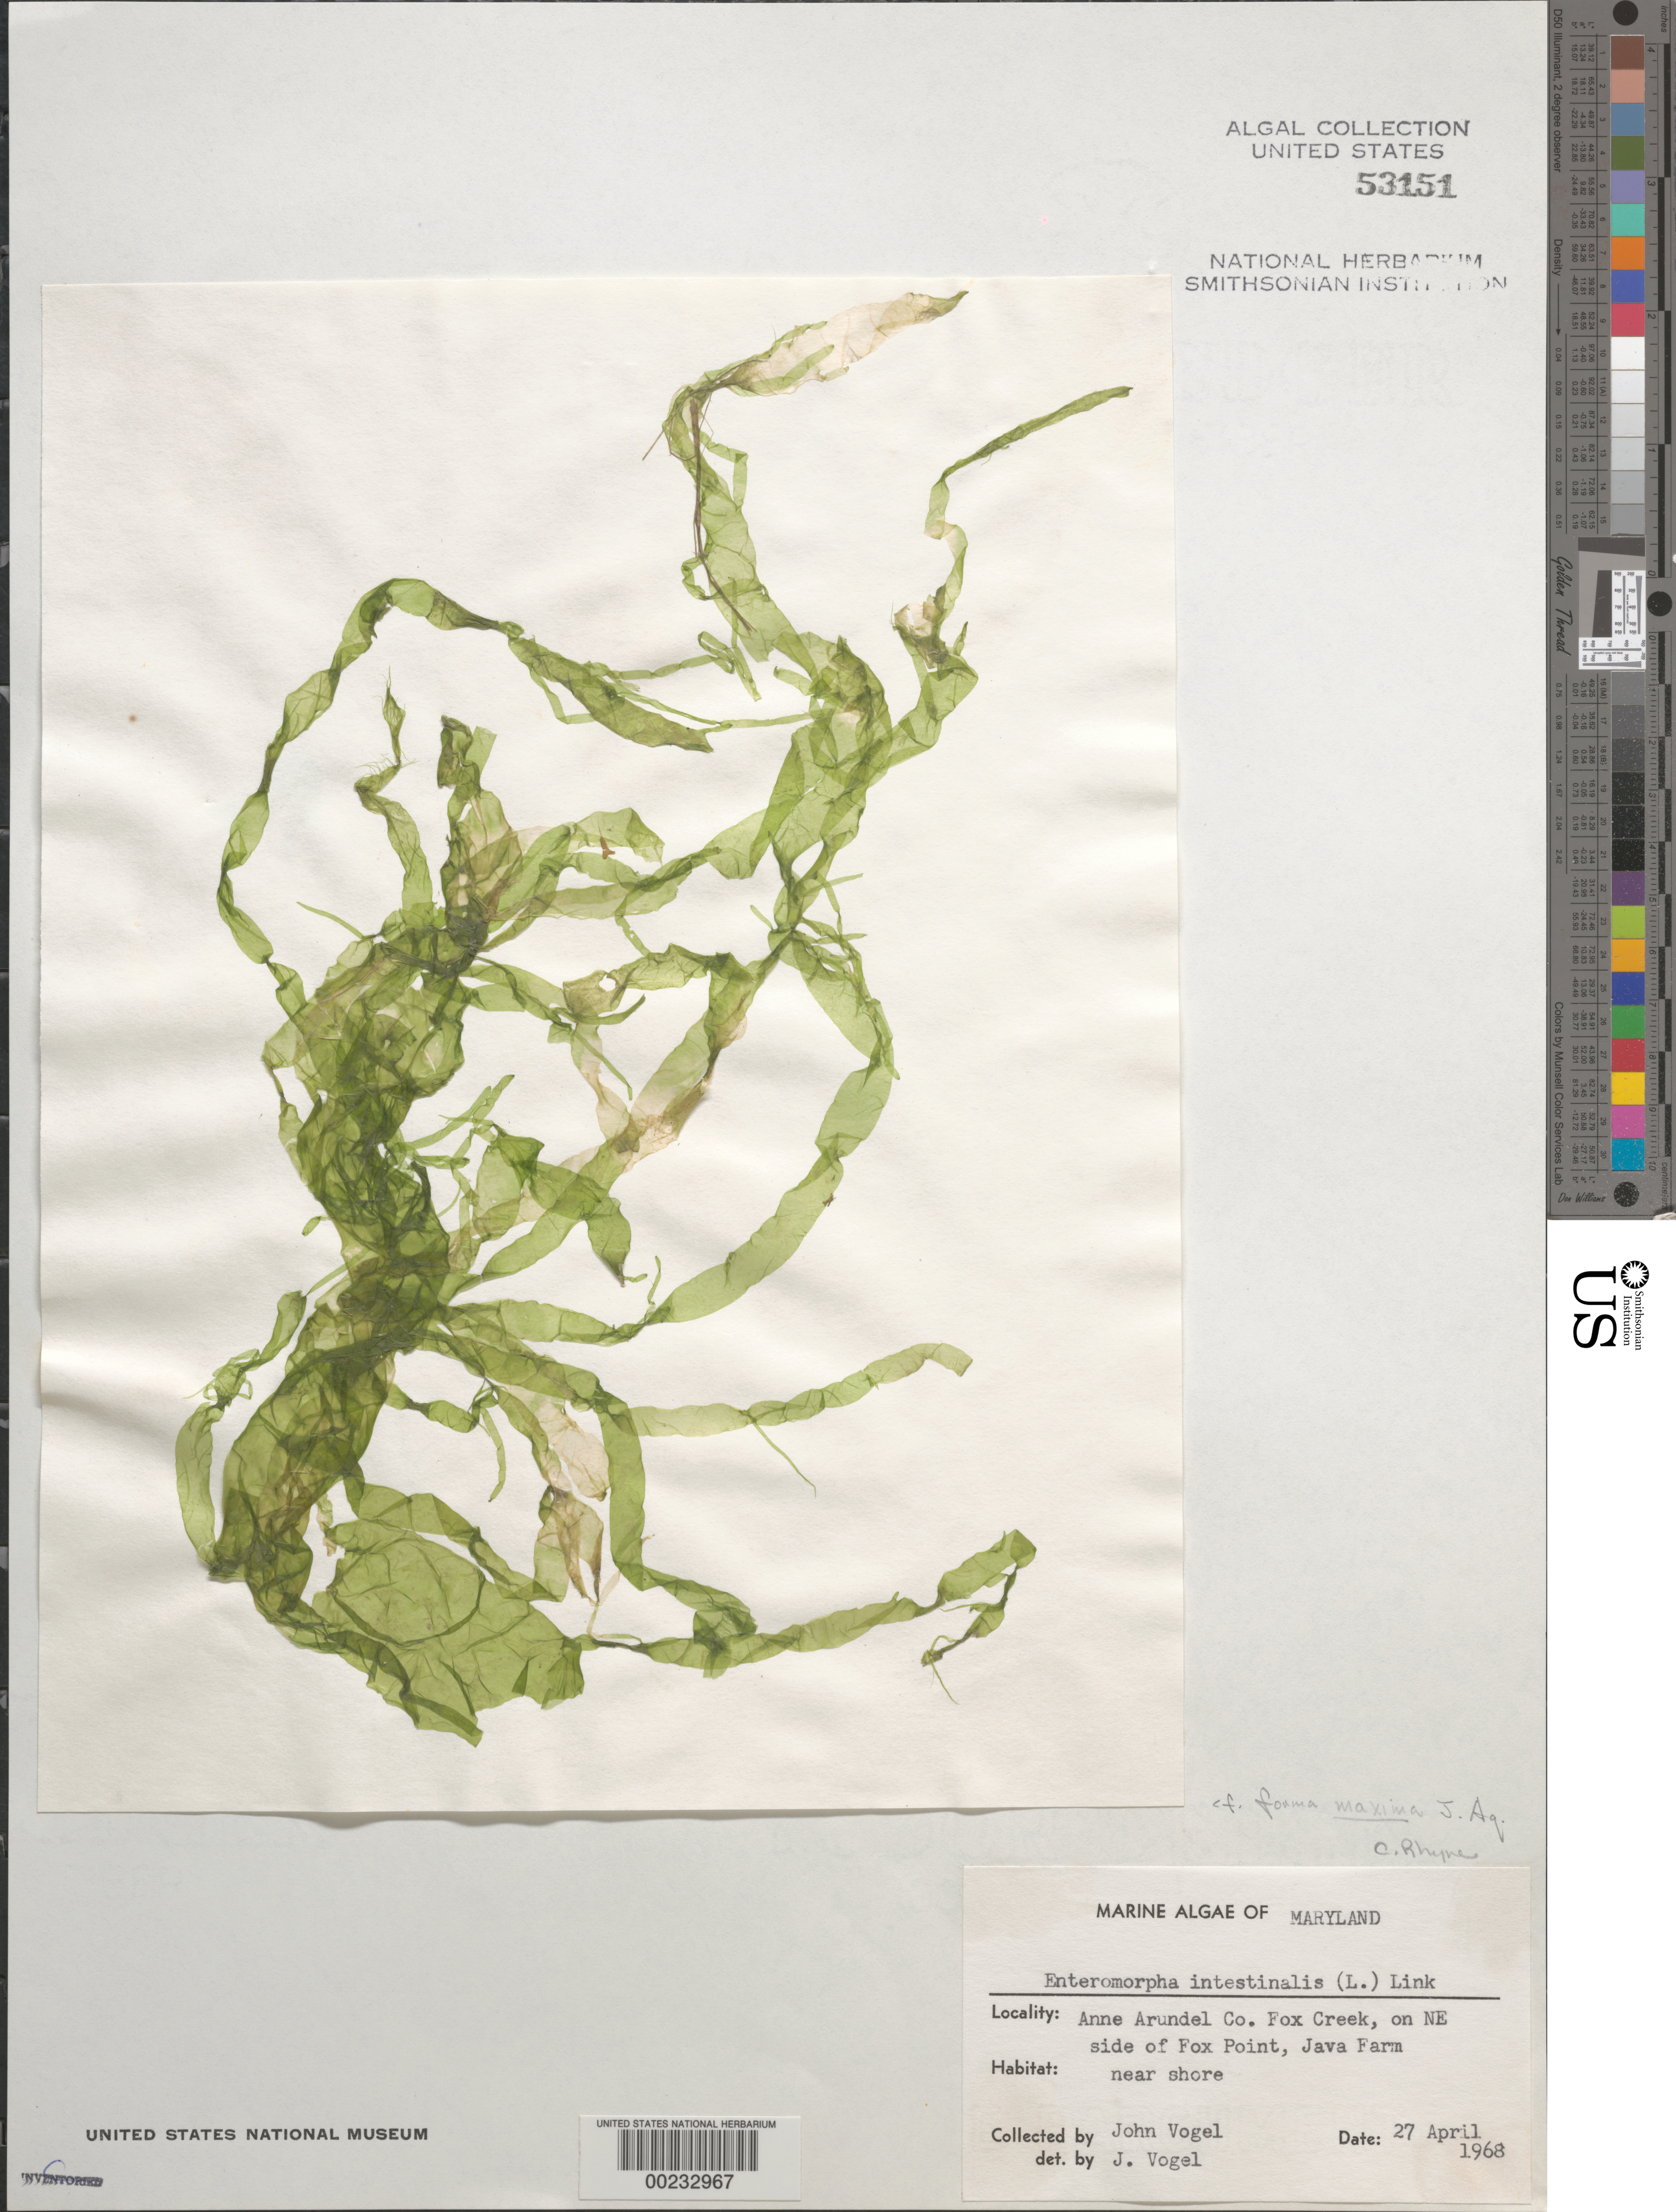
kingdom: Plantae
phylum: Chlorophyta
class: Ulvophyceae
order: Ulvales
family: Ulvaceae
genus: Ulva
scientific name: Ulva intestinalis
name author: L.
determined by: Algae name updating Project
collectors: J. Vogel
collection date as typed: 27 Apr 1968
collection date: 1968-04-27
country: United States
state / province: Maryland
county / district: Anne Arundel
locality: Fox Point, Fox Creek, Java Farm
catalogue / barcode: US 53151